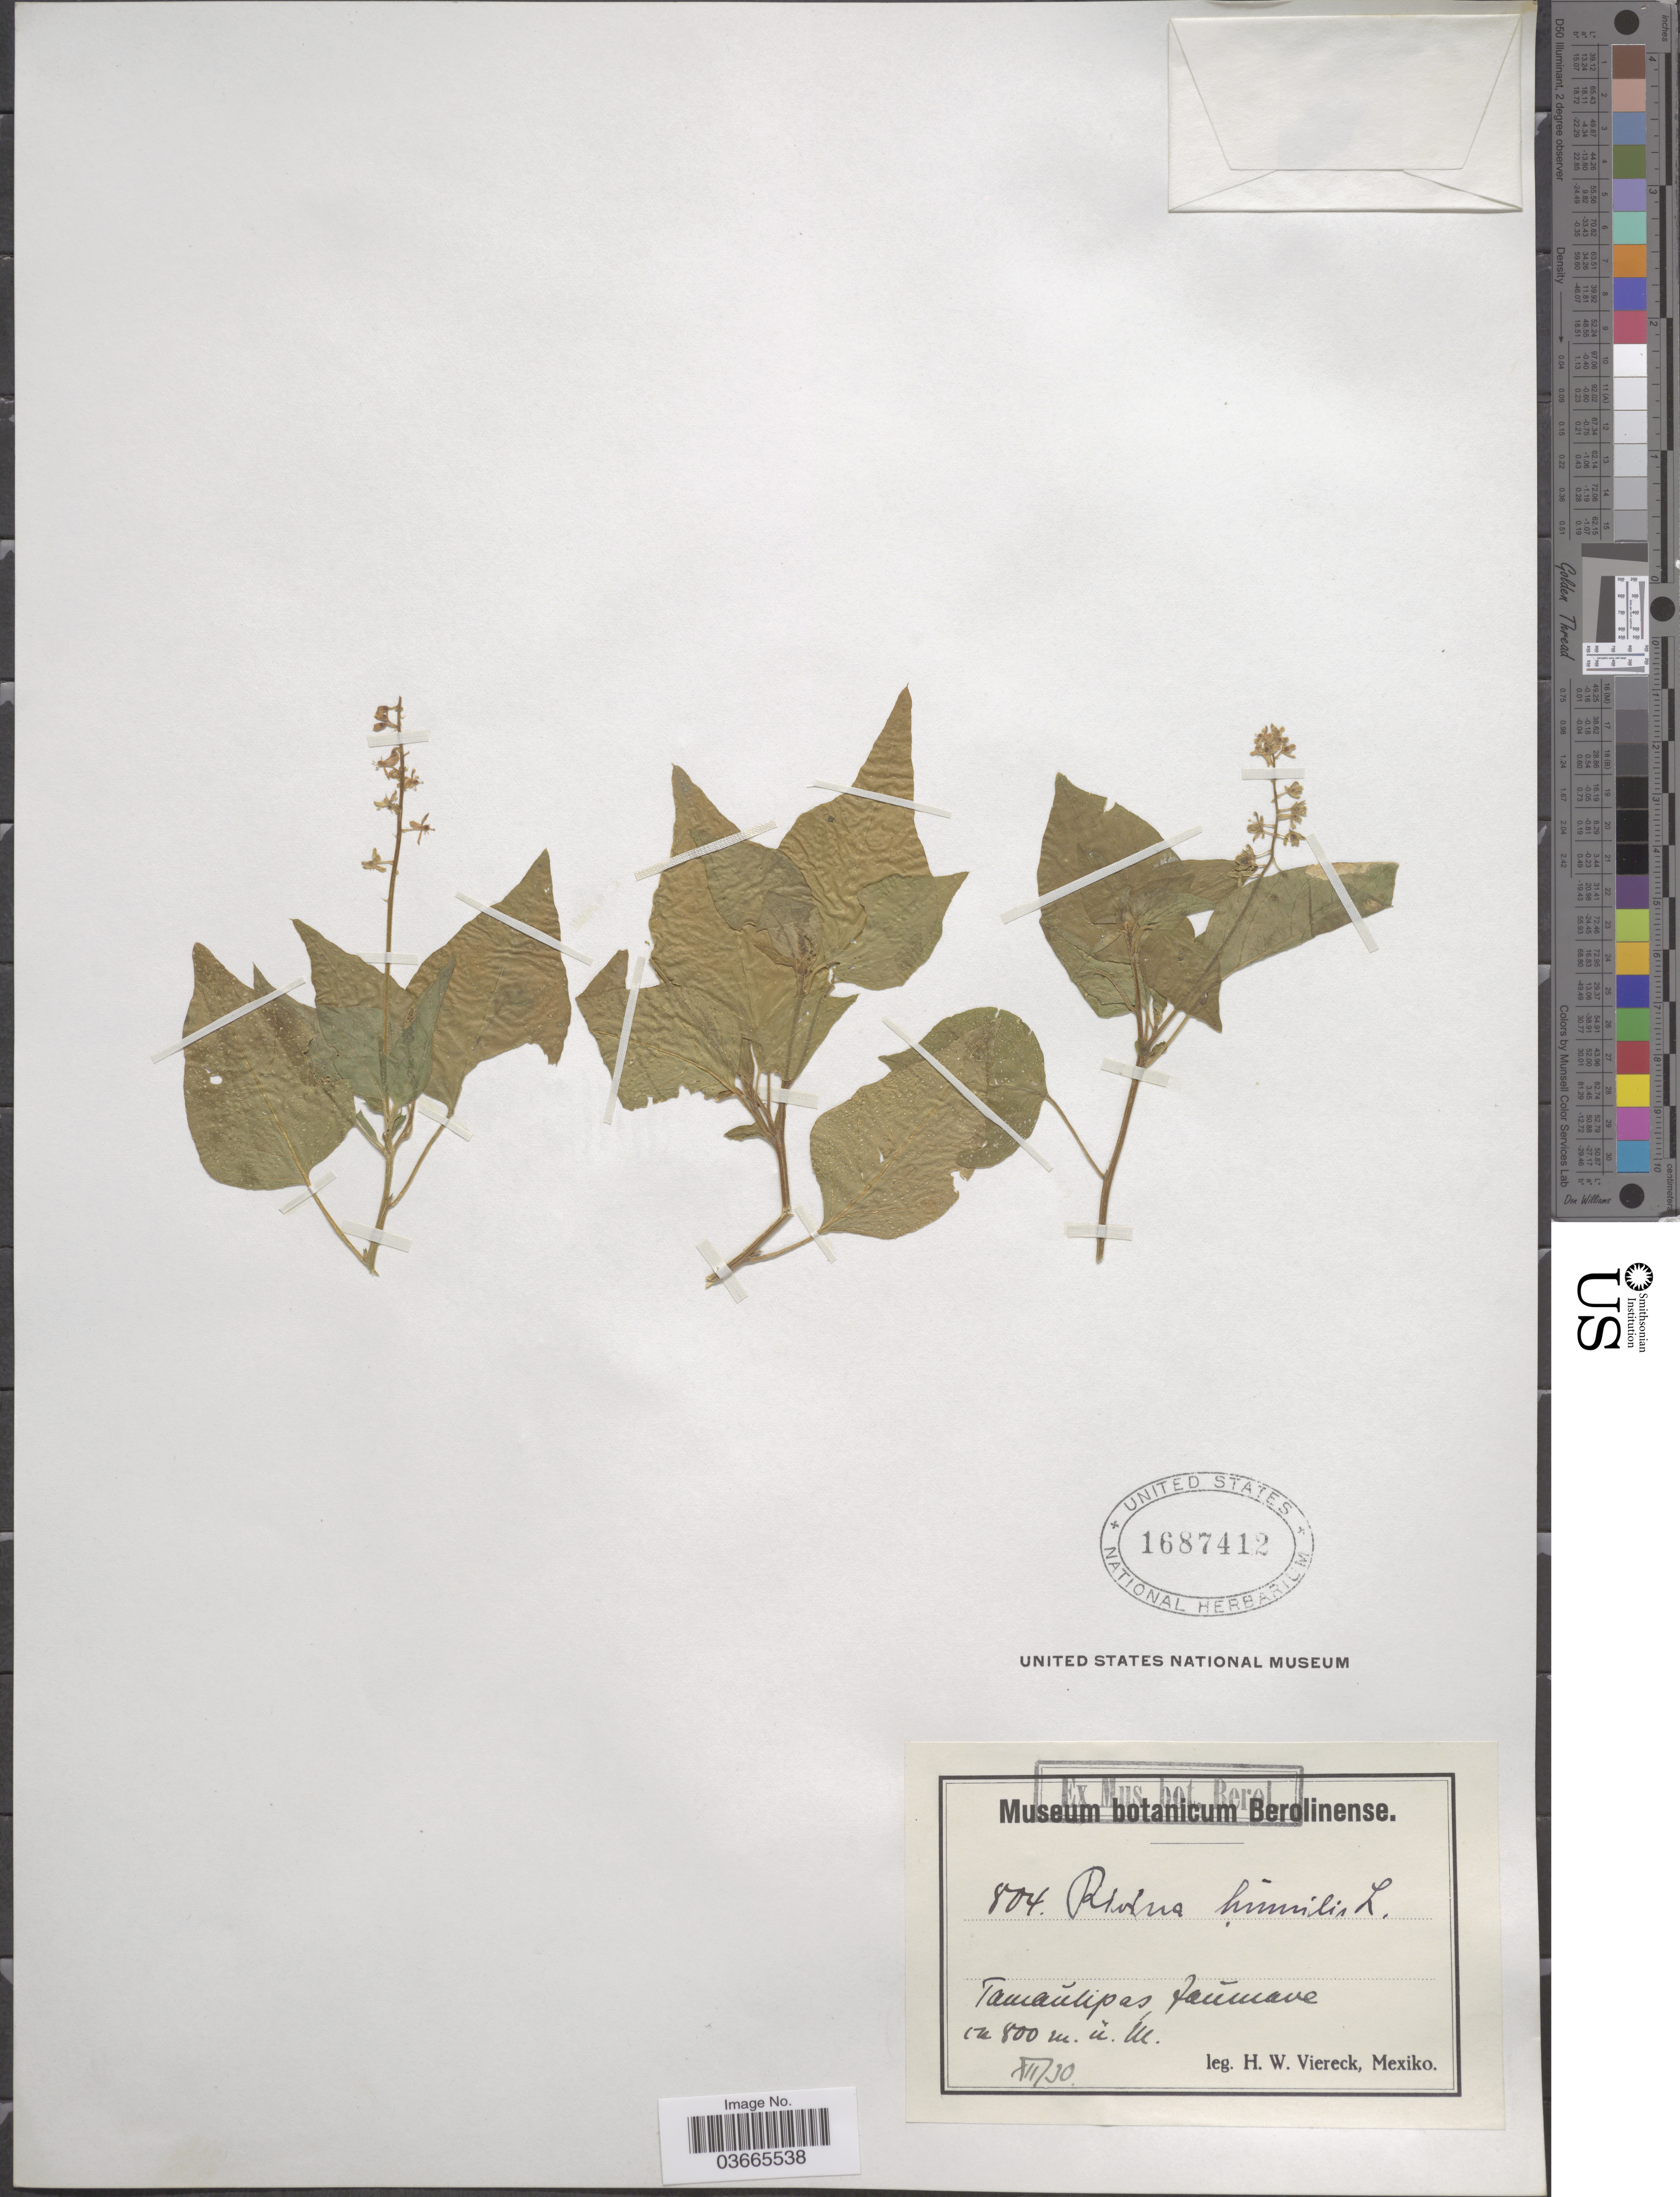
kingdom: Plantae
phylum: Tracheophyta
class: Magnoliopsida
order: Caryophyllales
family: Phytolaccaceae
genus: Rivina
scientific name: Rivina humilis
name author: L.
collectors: H. W. Viereck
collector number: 804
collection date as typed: Transcribed d/m/y: /12/30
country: Mexico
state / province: Tamaulipas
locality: Jaúmave.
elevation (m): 800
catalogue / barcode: US 1687412